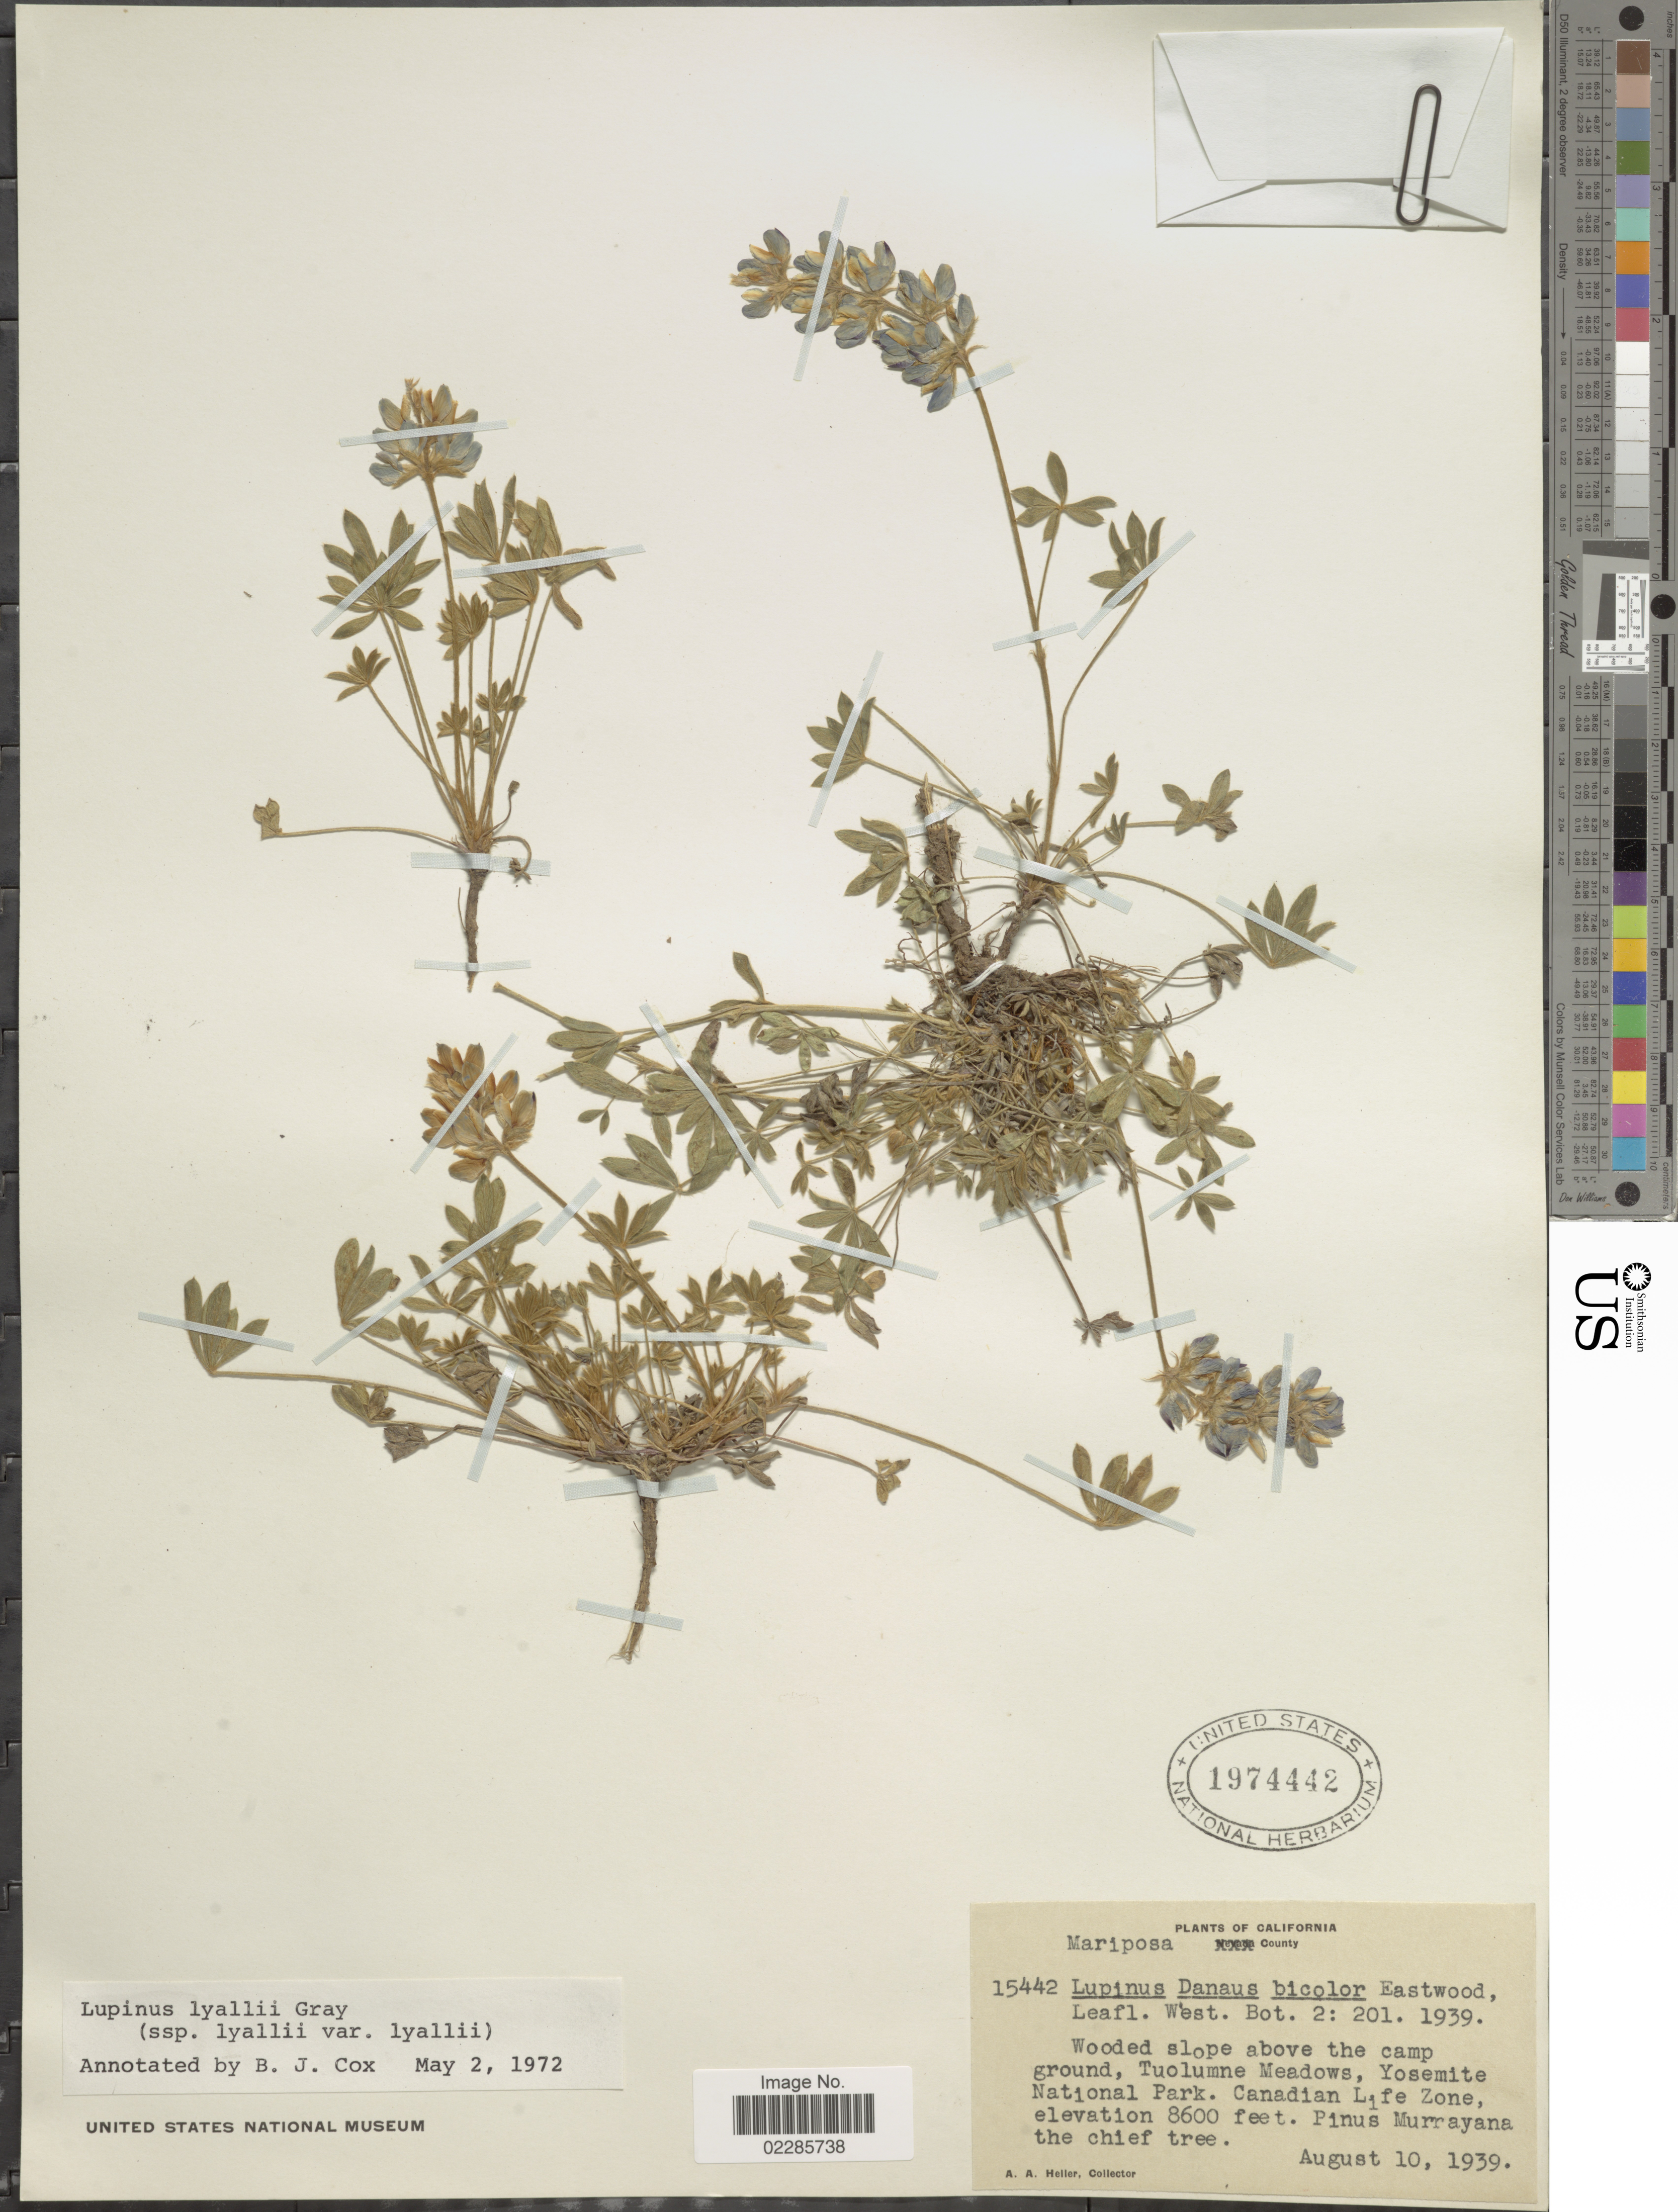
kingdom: Plantae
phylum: Tracheophyta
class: Magnoliopsida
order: Fabales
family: Fabaceae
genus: Lupinus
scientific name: Lupinus lyallii subsp. lyallii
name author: A. Gray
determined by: Cox, B. J.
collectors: A. A. Heller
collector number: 15442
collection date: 1939-08-10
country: United States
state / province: California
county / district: Tuolumne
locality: Wooded slope above the camp ground, Tuolumne Meadows, Yosemite National Park. Canadian Life Zone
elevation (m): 2621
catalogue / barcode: US 1974442